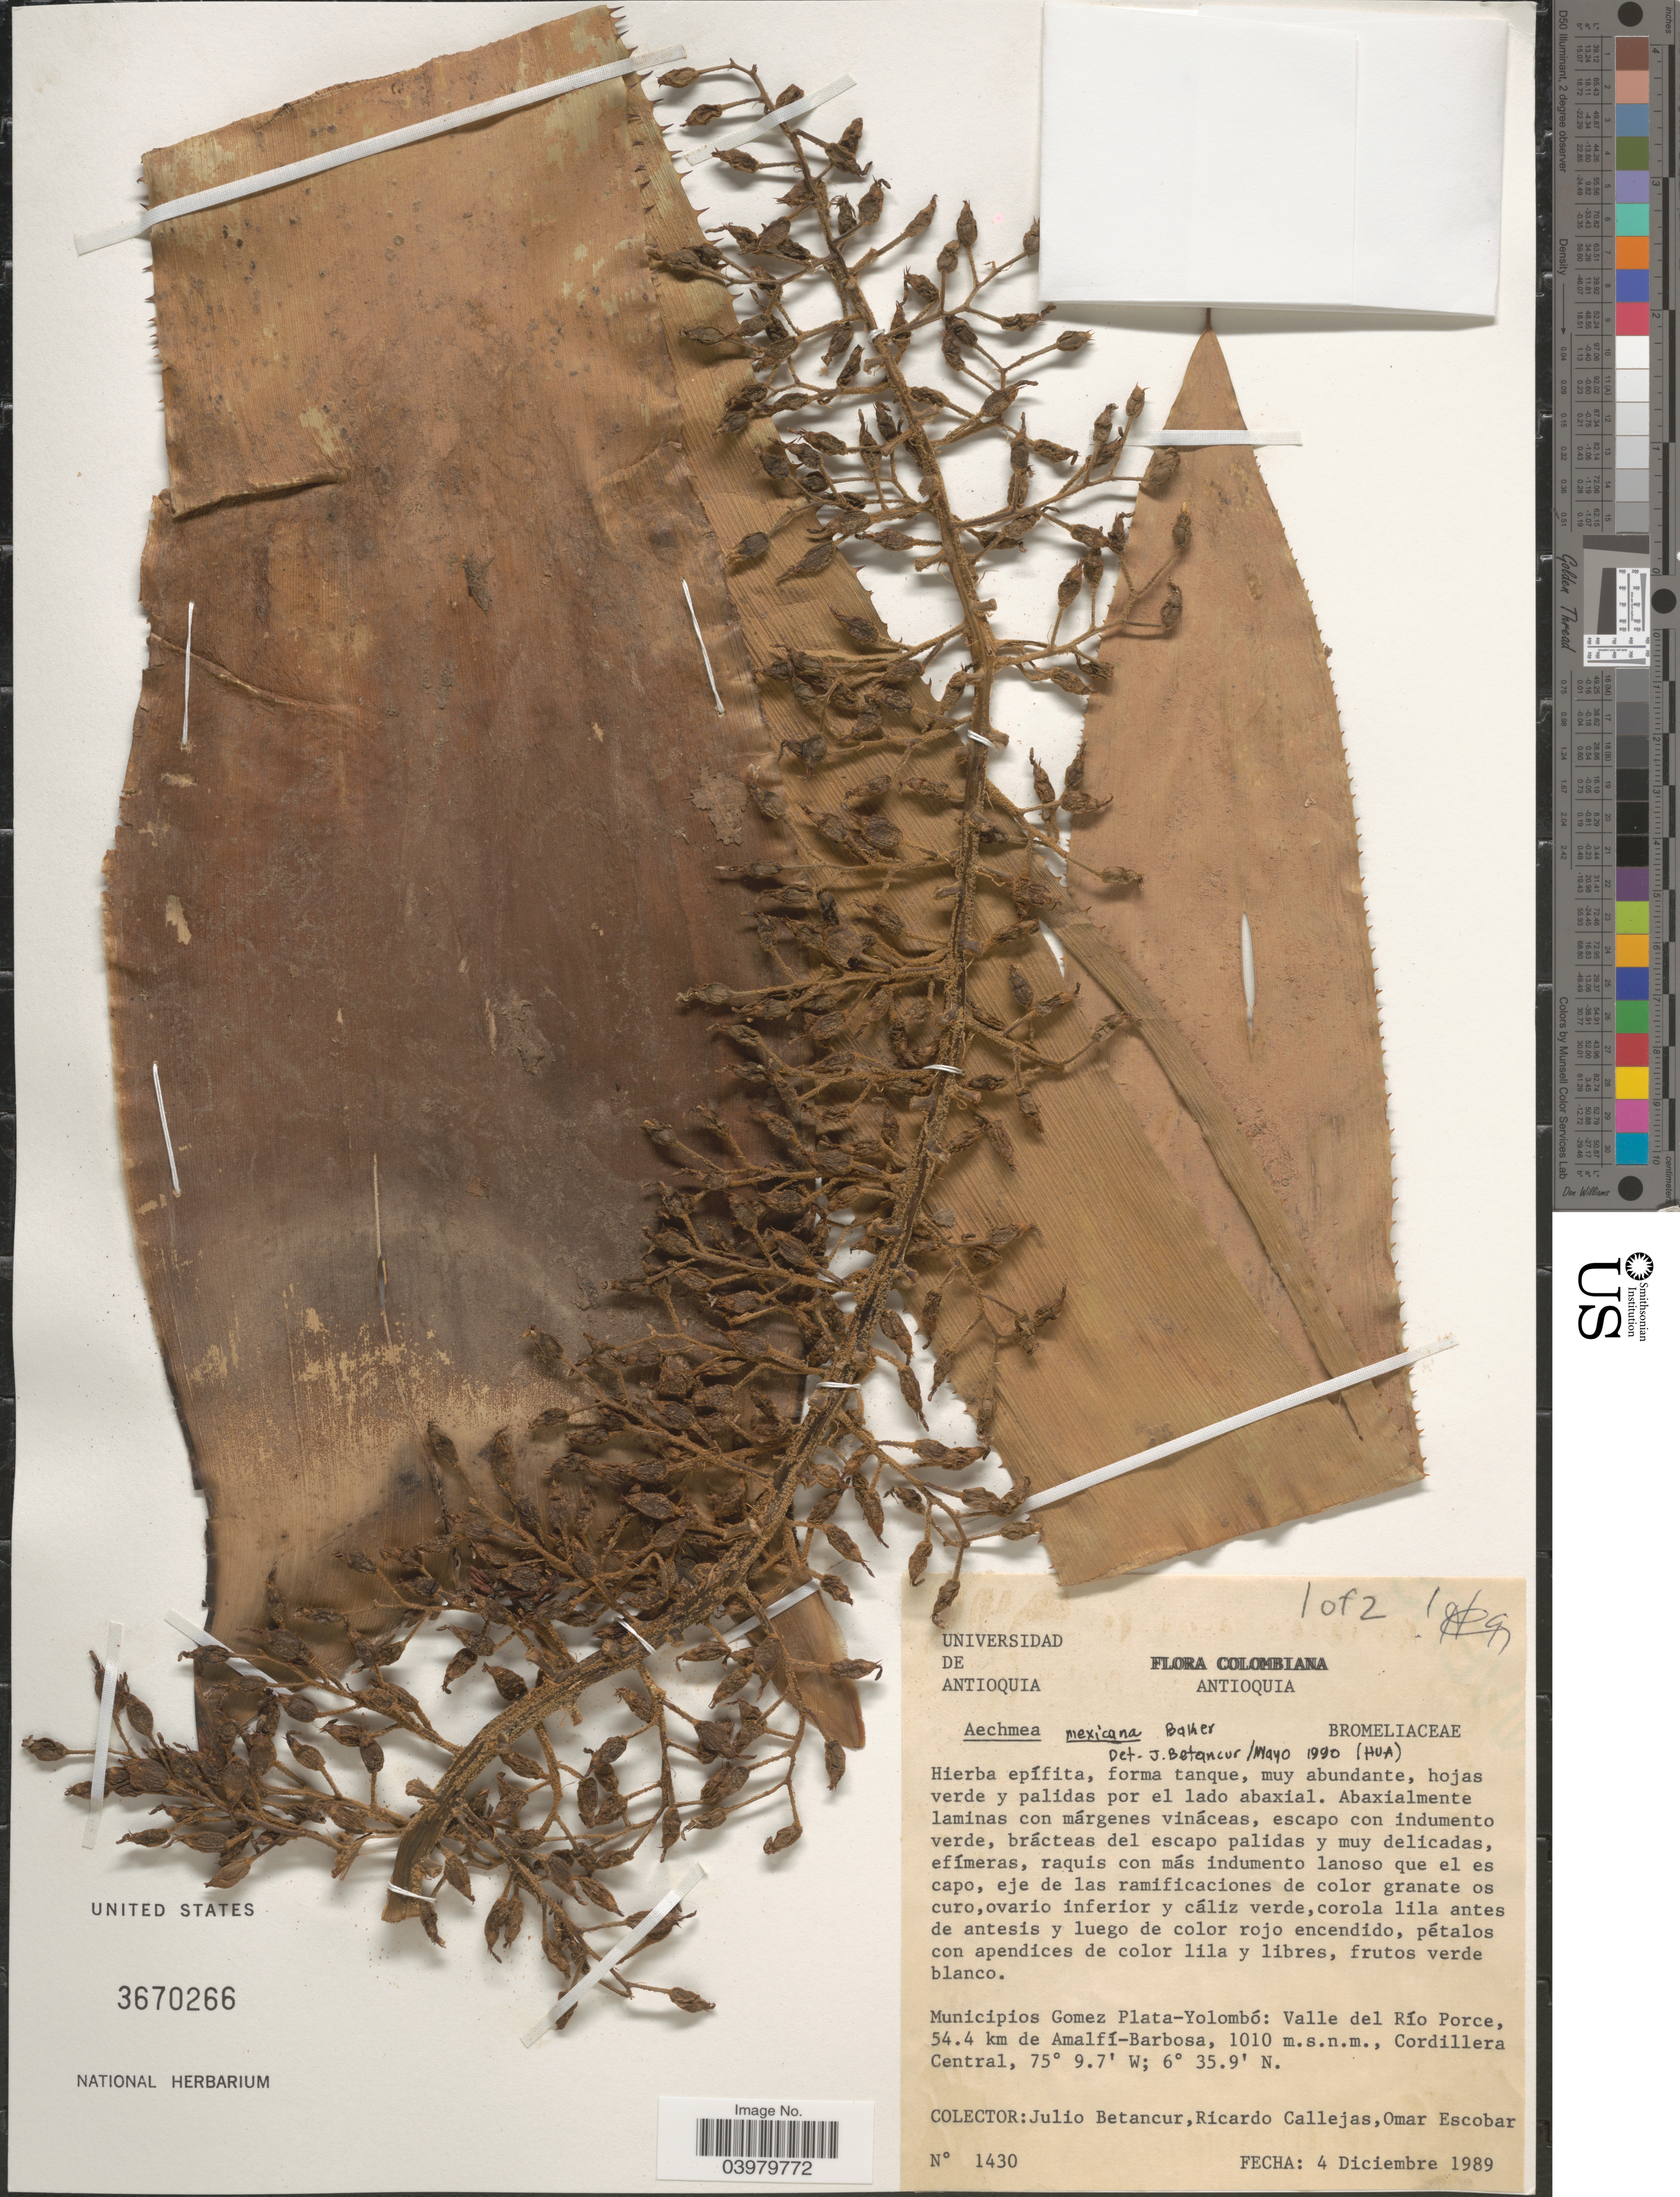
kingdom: Plantae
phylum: Tracheophyta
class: Liliopsida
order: Poales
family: Bromeliaceae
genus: Aechmea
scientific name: Aechmea mexicana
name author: Baker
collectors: J. Betancur, R. Callejas & O. D. Escobar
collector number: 1430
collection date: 1989-12-04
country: Colombia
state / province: Antioquia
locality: Municipios Gomez Plata-Yolombó: Valle del Río Porce, 54.4 km de Amalfí-Barbosa, Cordillera Central.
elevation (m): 1010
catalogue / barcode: US 3670266